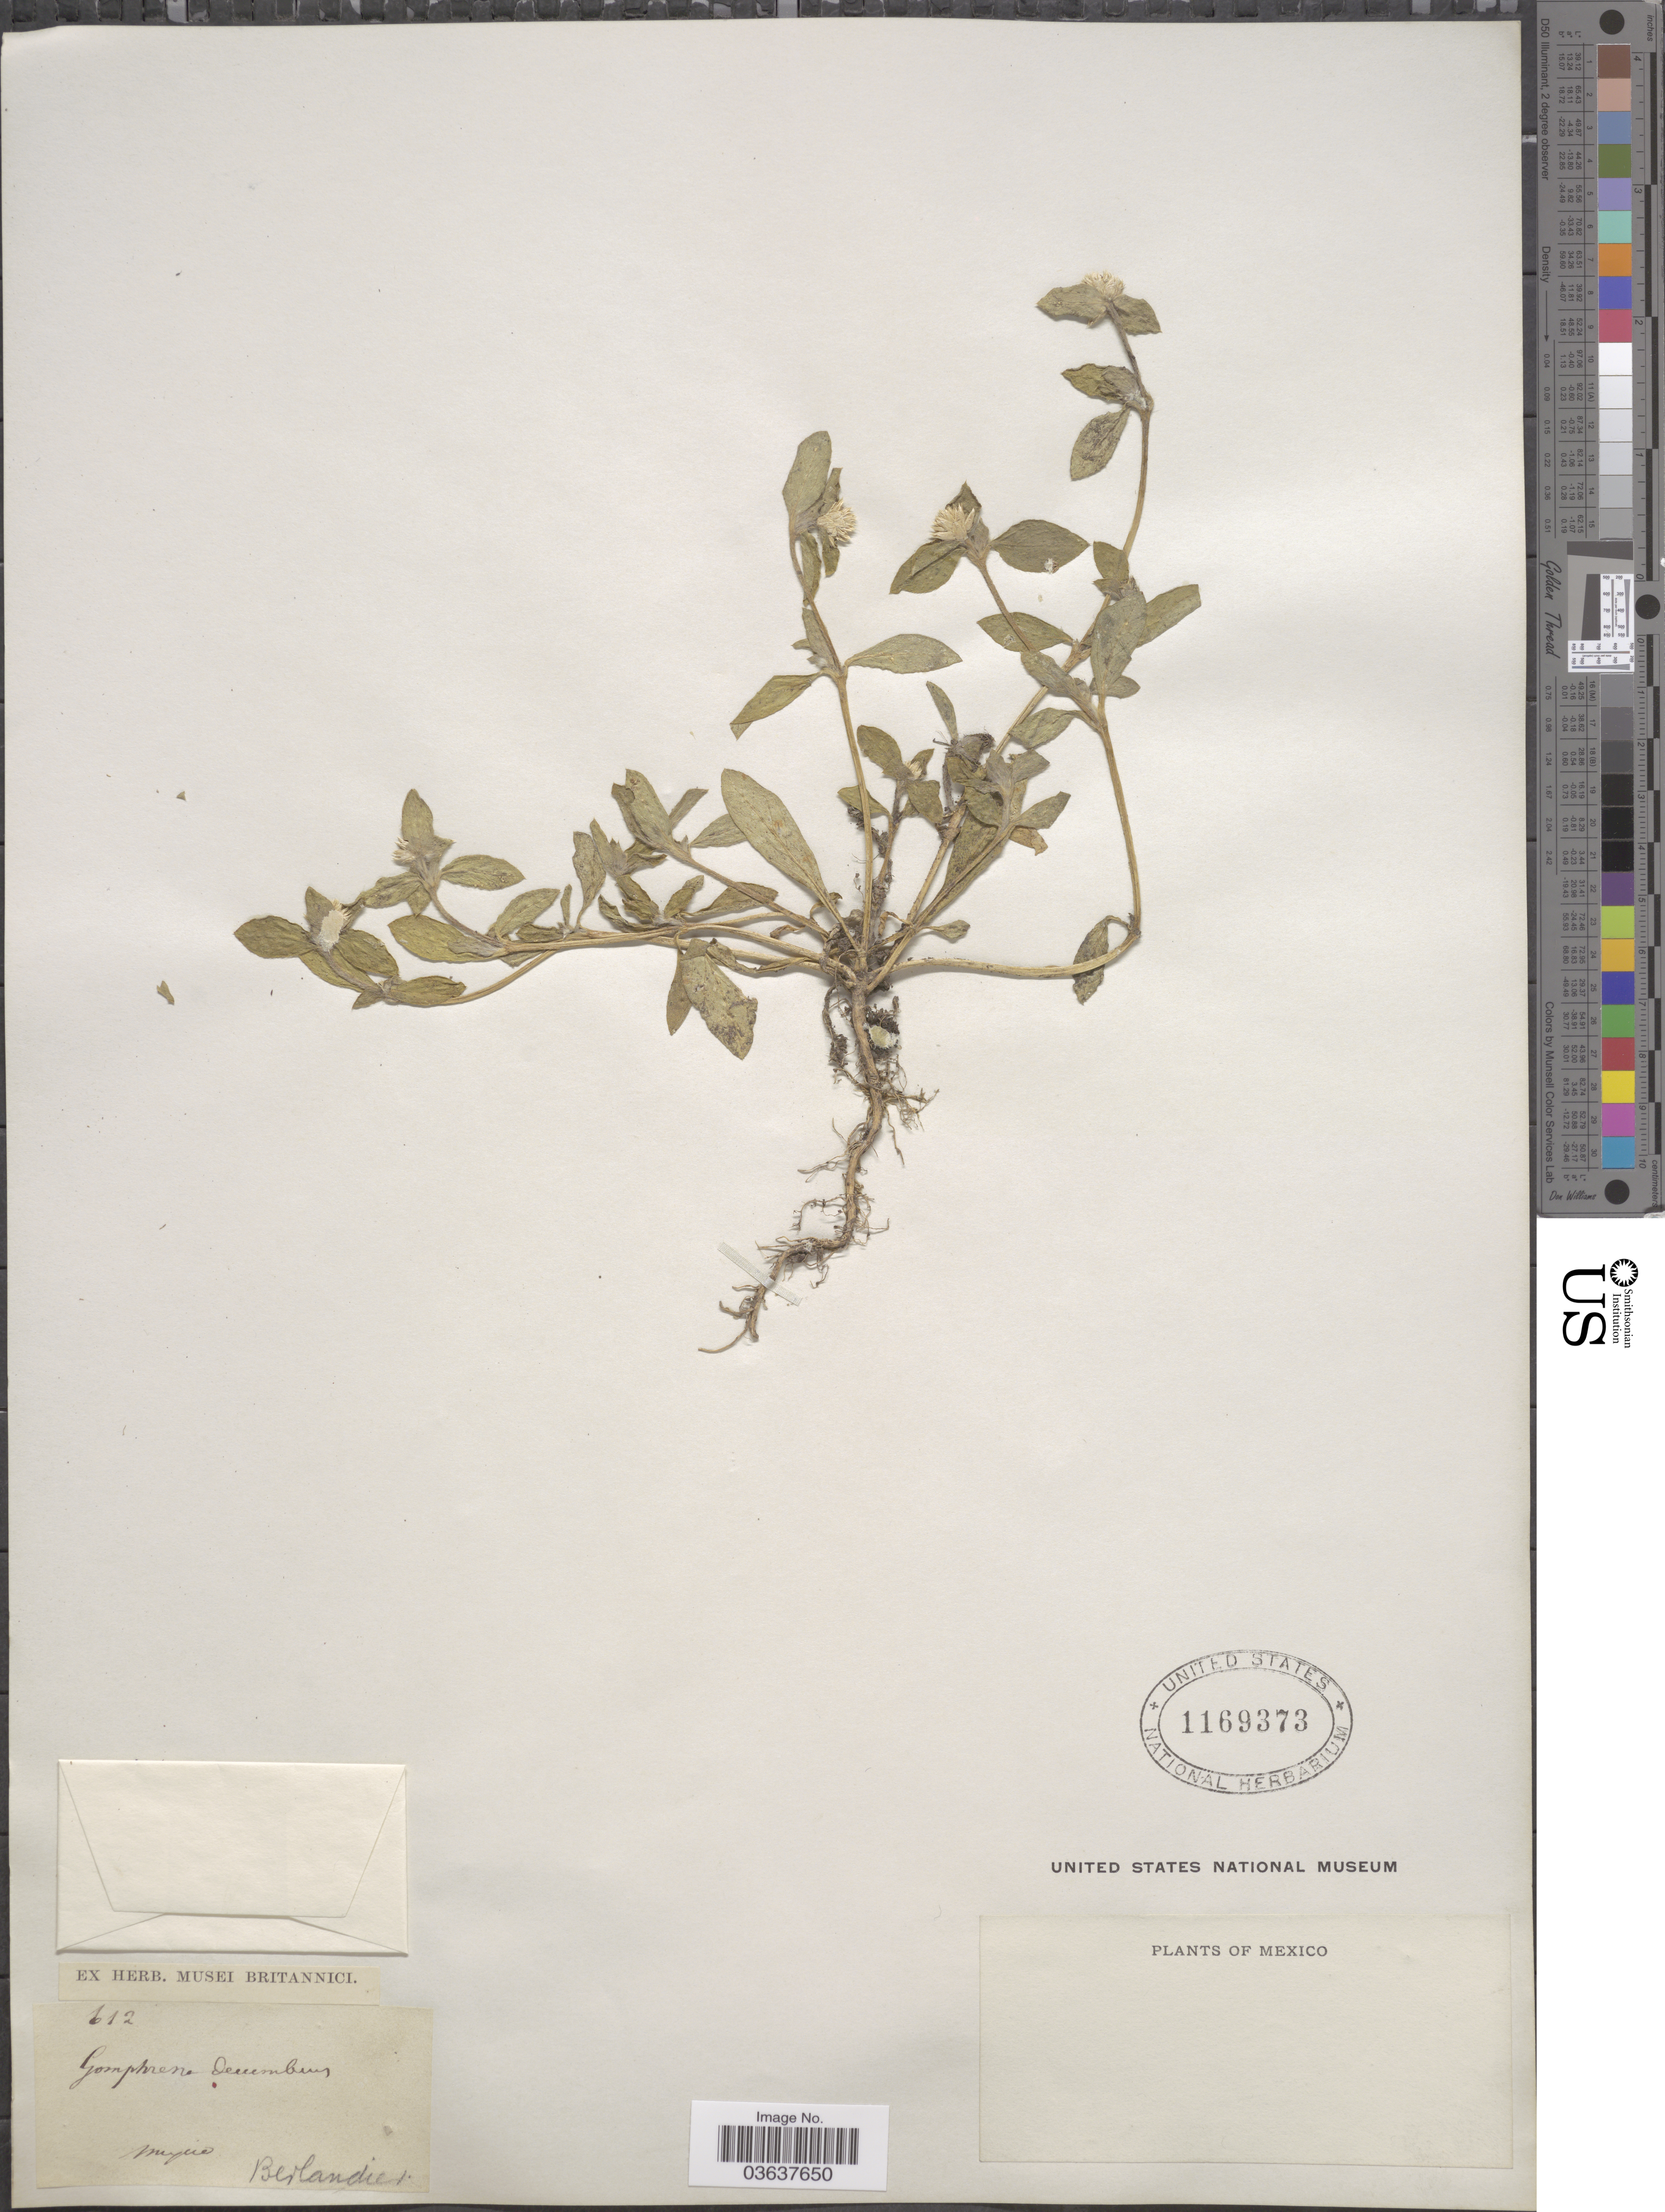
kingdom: Plantae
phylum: Tracheophyta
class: Magnoliopsida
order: Caryophyllales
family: Amaranthaceae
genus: Gomphrena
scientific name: Gomphrena decumbens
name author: Jacq.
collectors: J. L. Berlandier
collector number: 612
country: Mexico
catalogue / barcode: US 1169373